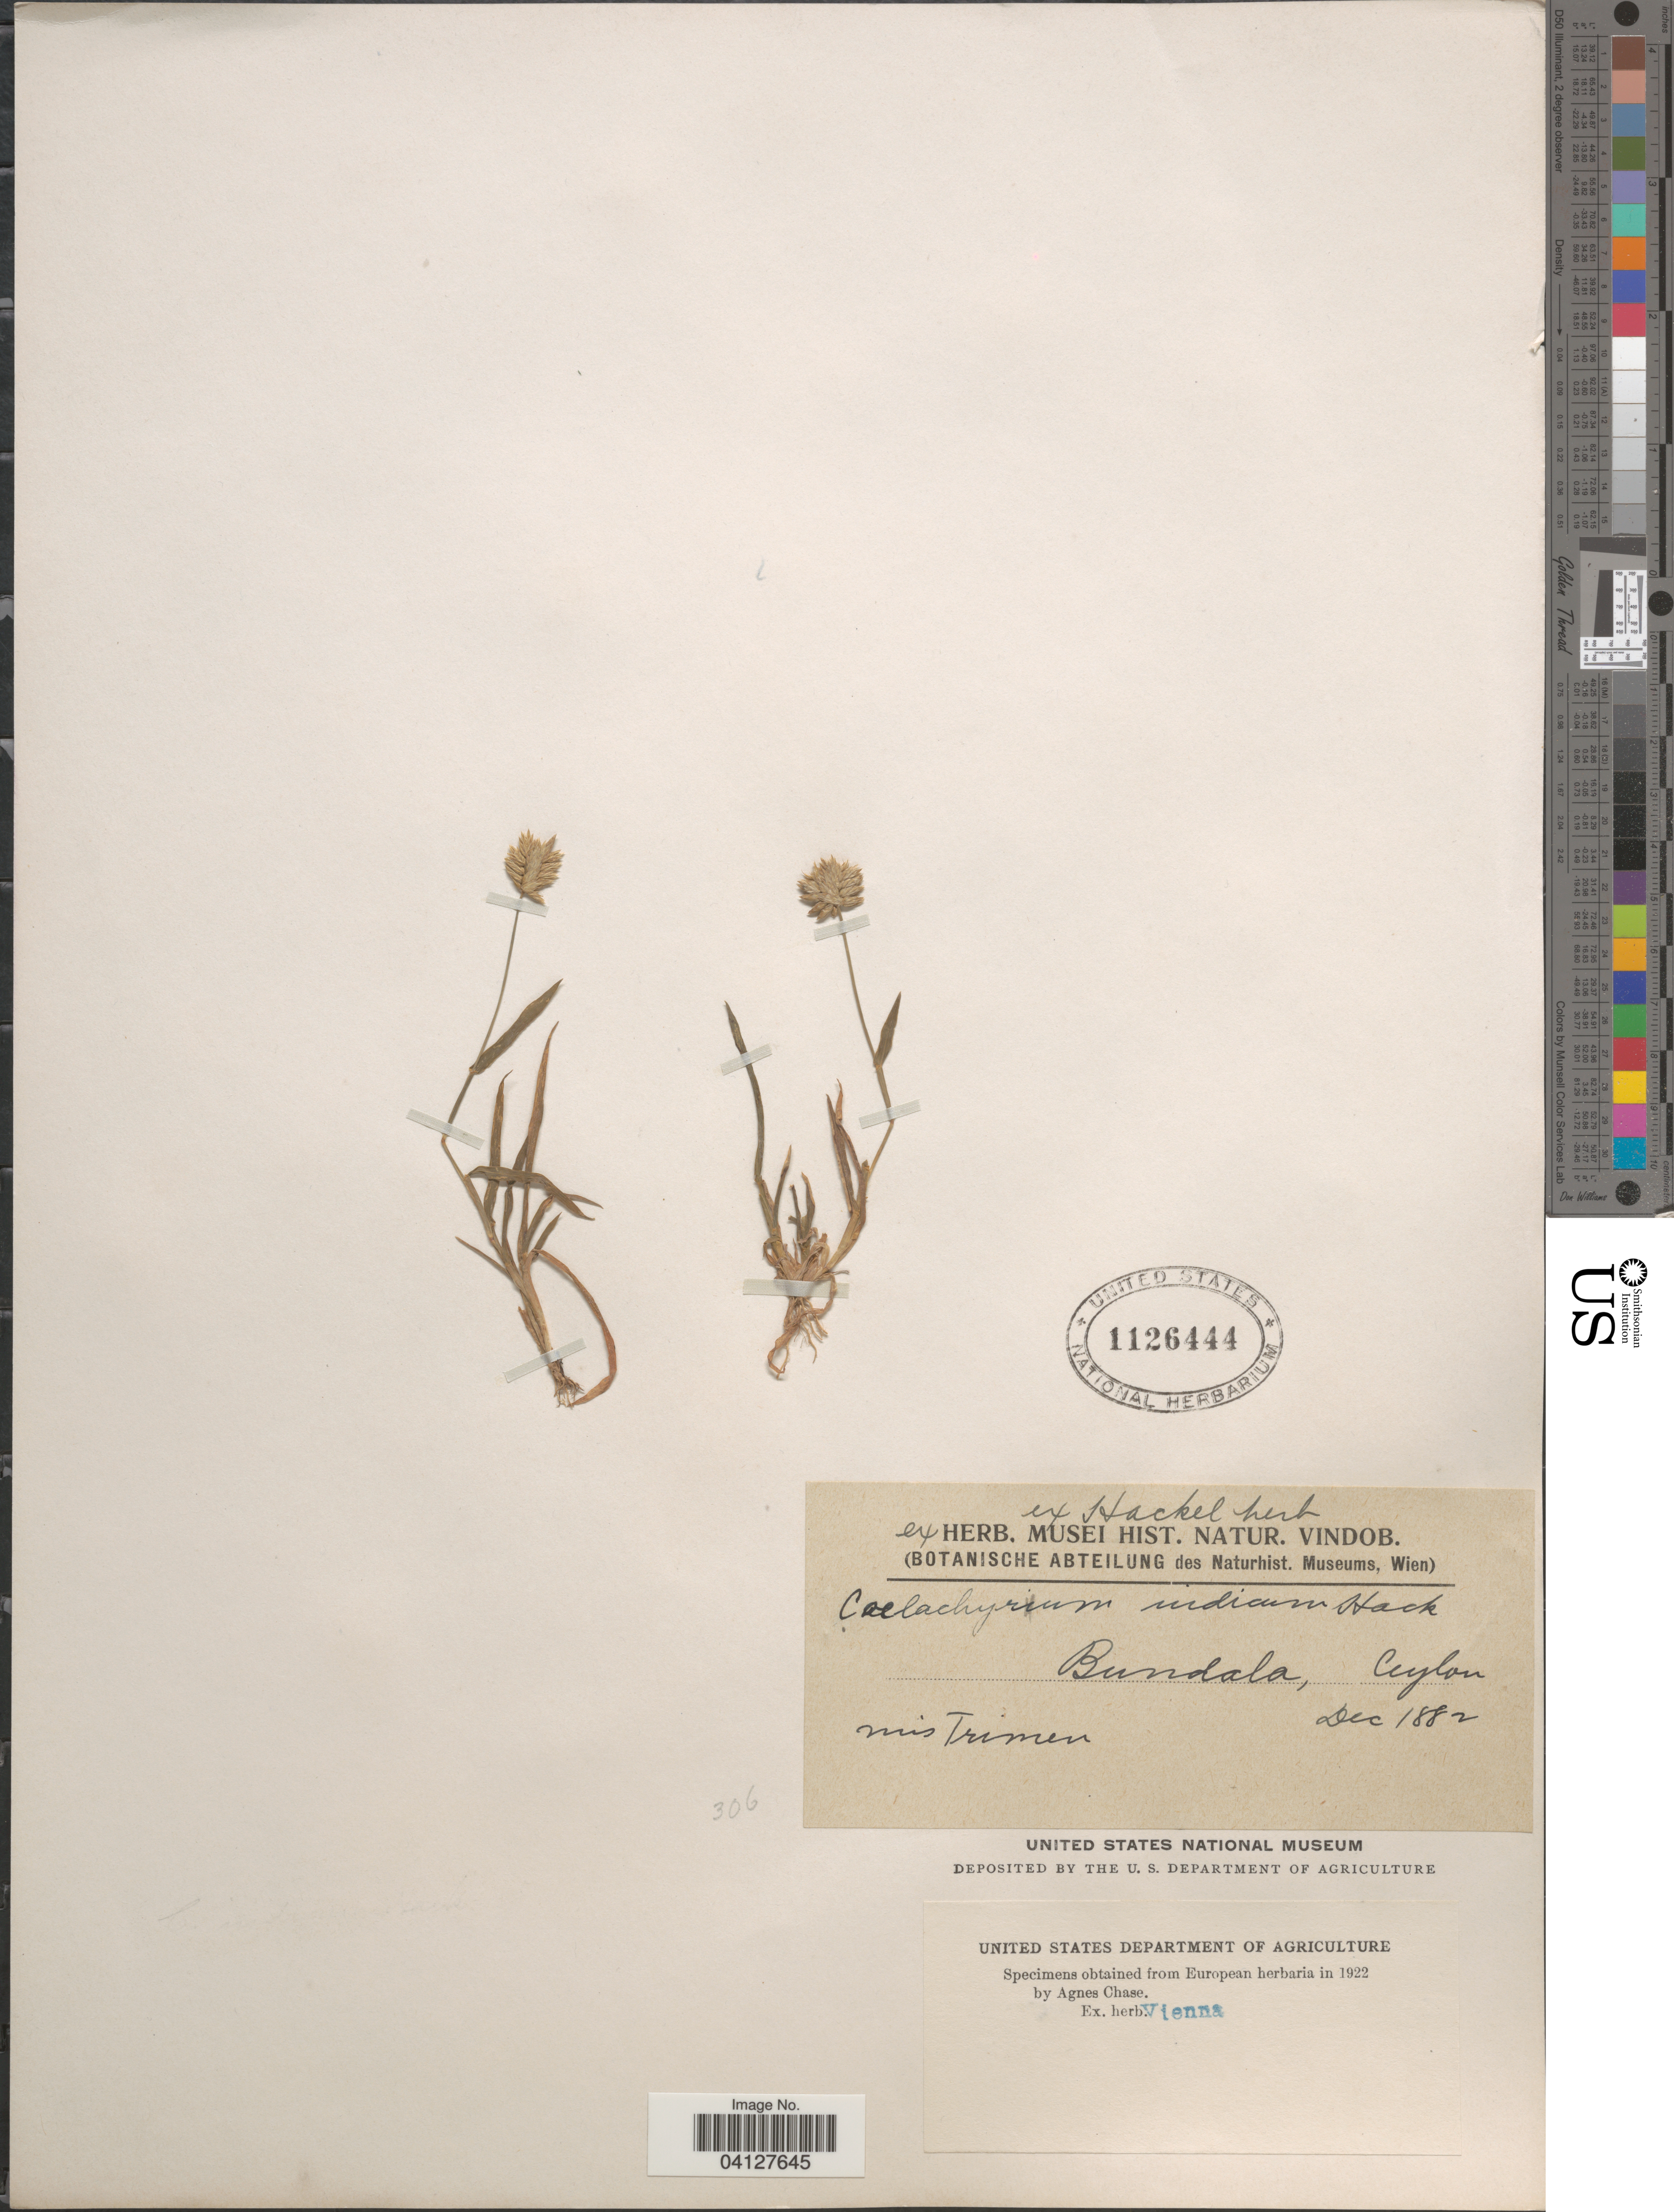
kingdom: Plantae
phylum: Tracheophyta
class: Liliopsida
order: Poales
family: Poaceae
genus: Coelachyrum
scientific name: Coelachyrum indicum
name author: Hack.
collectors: Ex herb. Hackel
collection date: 1882-12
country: Sri Lanka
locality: Bundala, Ceylon.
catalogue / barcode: US 1126444